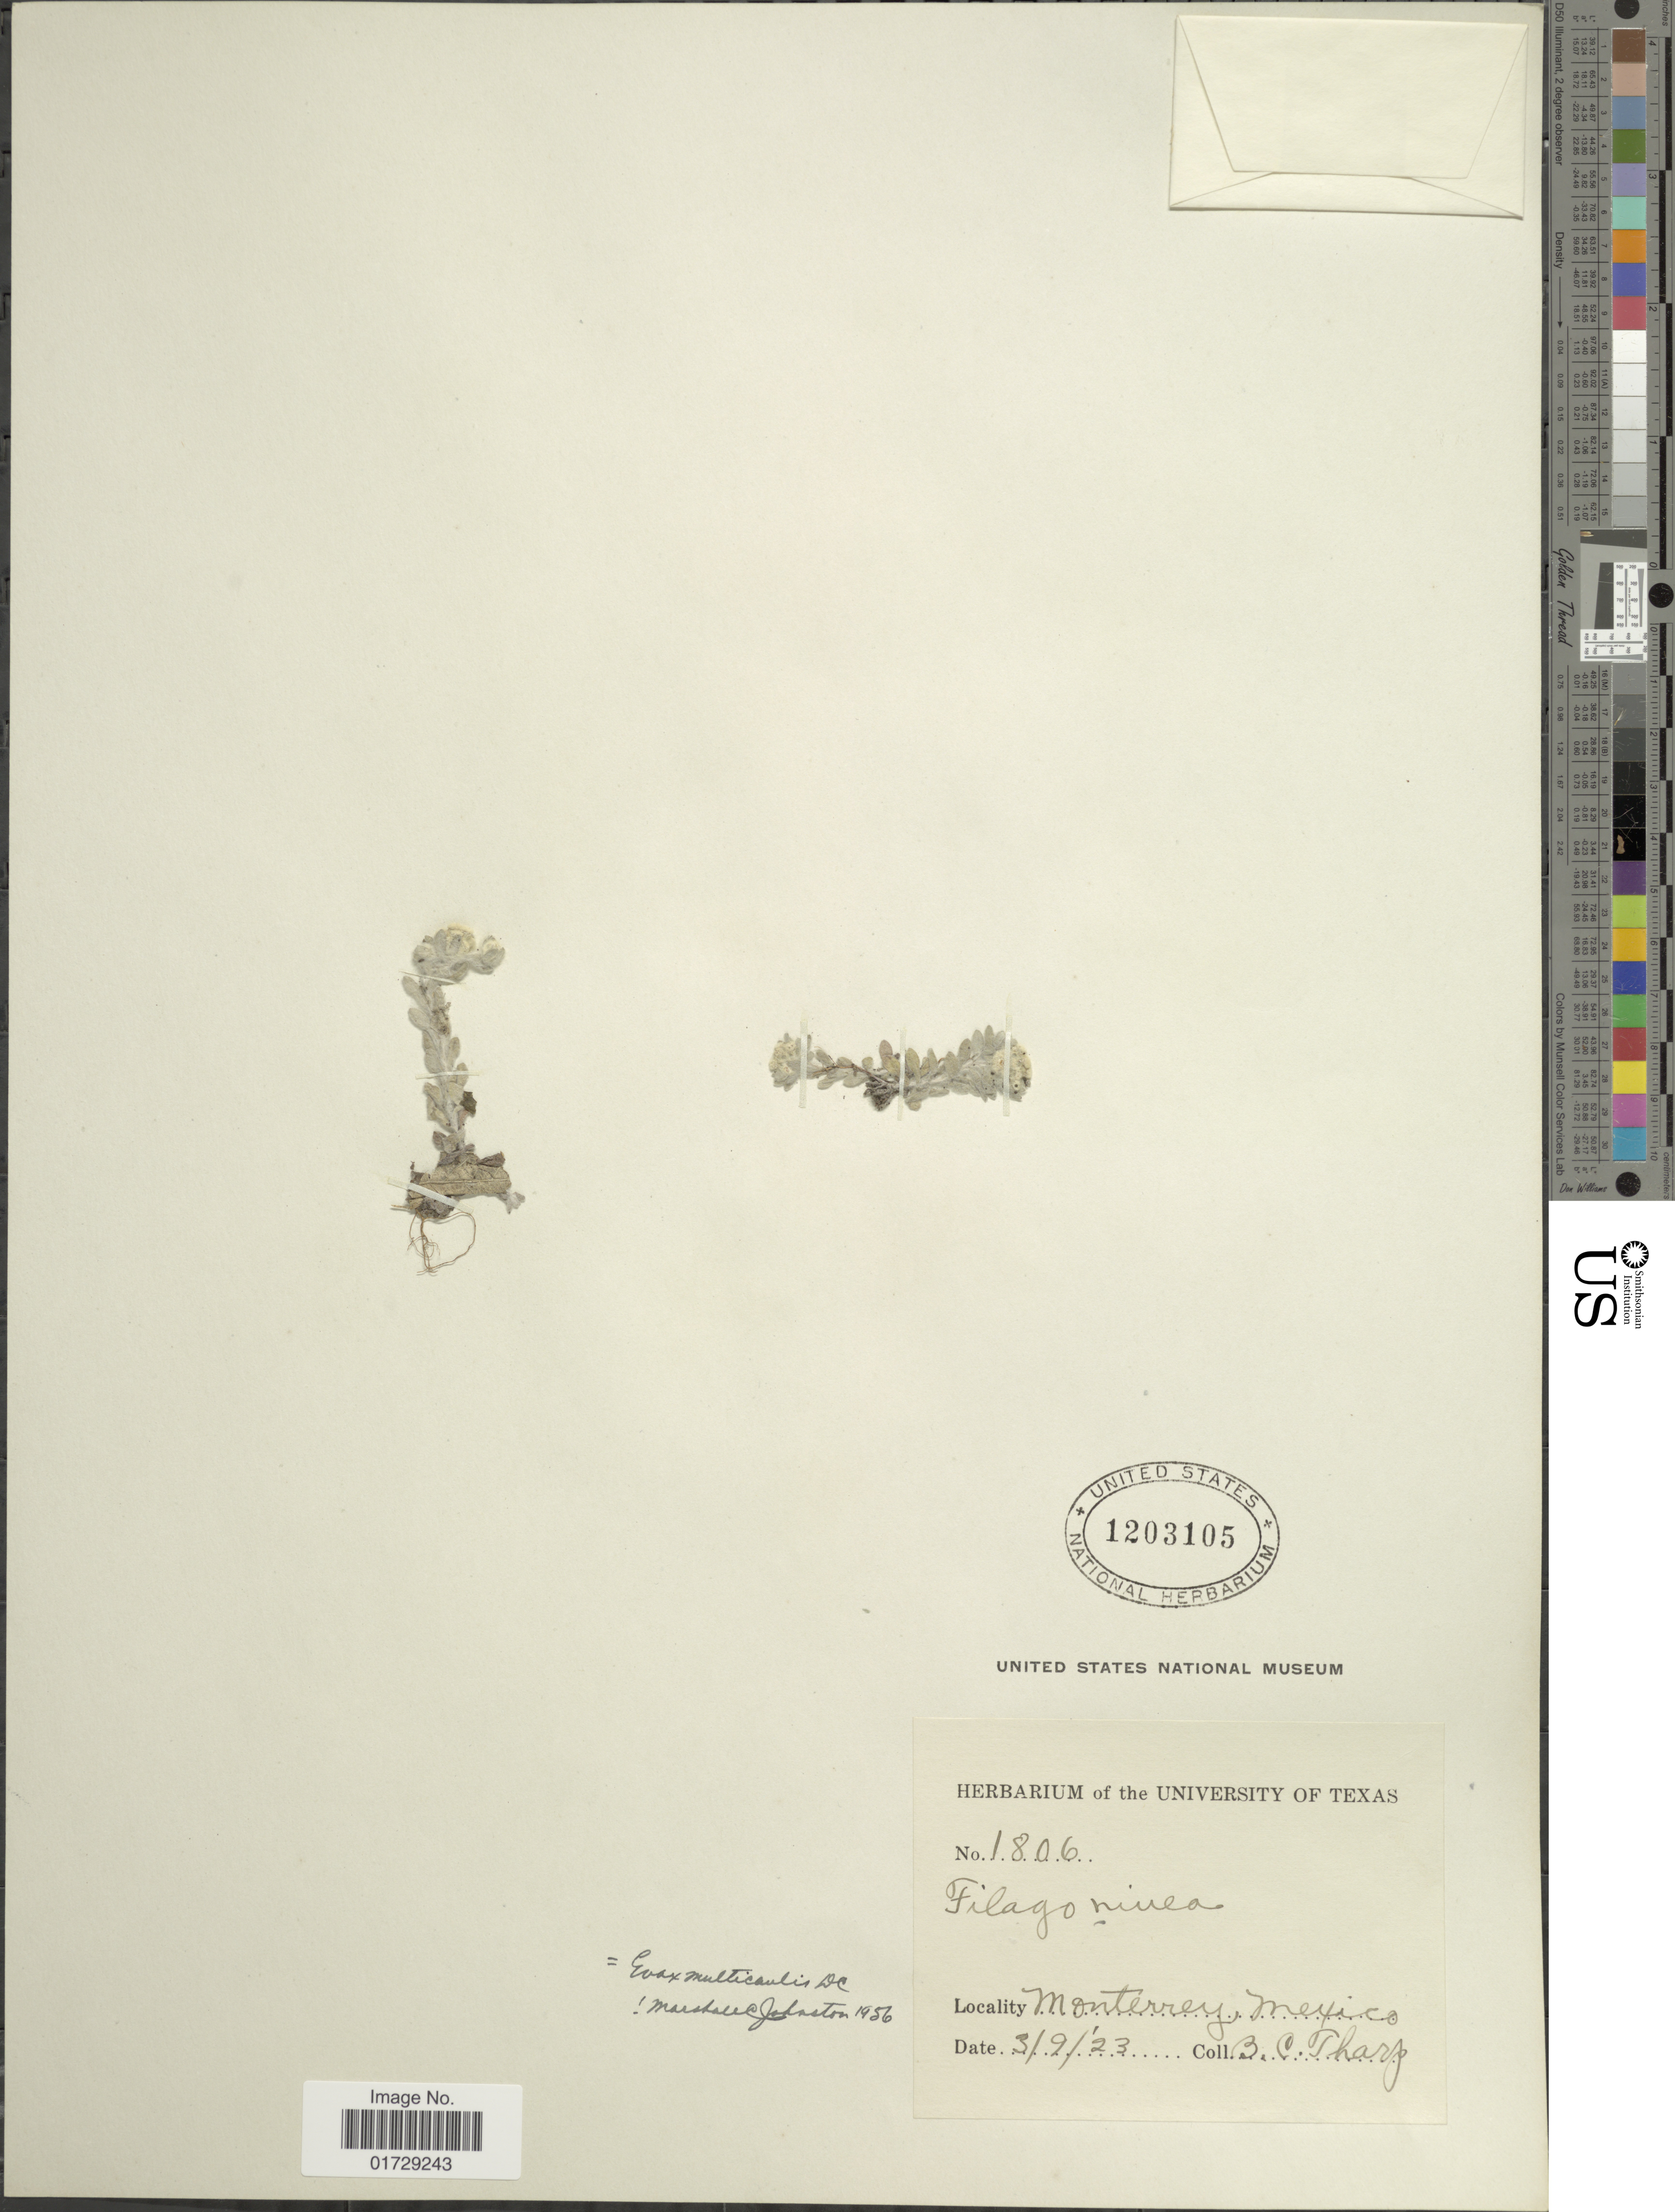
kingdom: Plantae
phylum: Tracheophyta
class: Magnoliopsida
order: Asterales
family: Asteraceae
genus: Evax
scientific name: Evax multicaulis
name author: DC.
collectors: B. C. Tharp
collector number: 1806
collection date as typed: Transcribed d/m/y: 9/3/23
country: Mexico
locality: Monterrey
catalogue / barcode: US 1203105